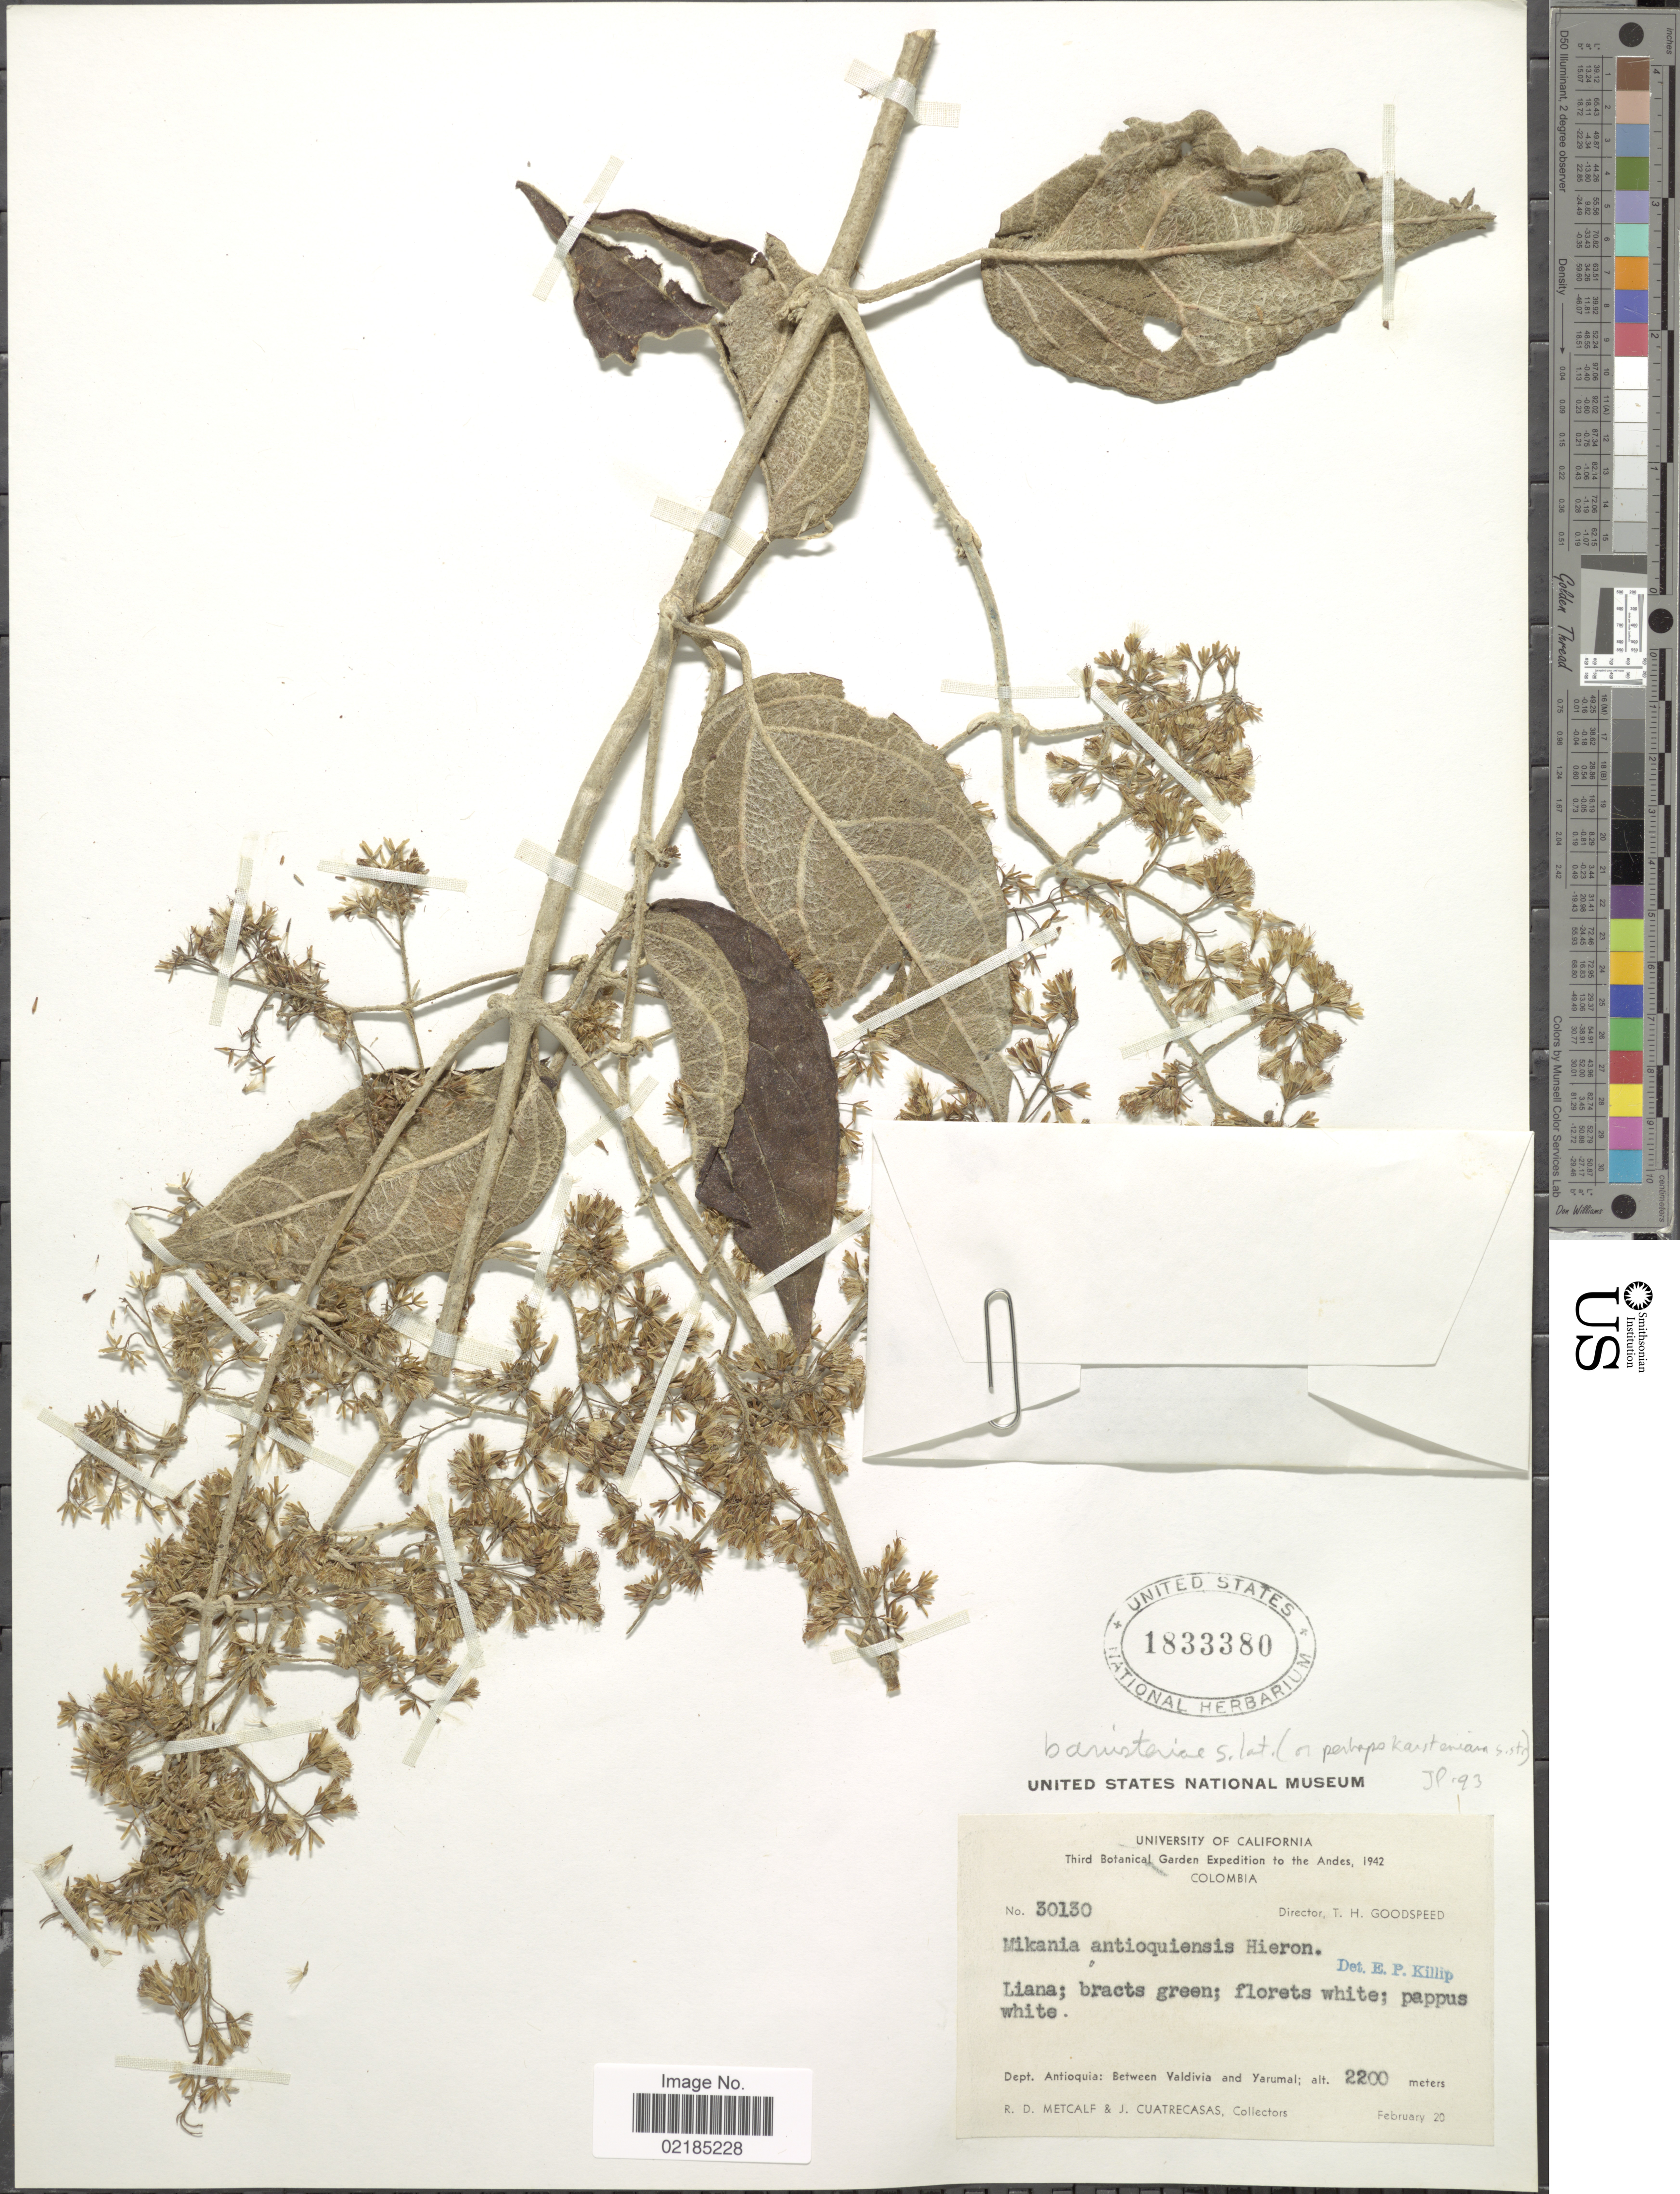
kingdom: Plantae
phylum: Tracheophyta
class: Magnoliopsida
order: Asterales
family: Asteraceae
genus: Mikania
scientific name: Mikania banisteriae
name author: DC.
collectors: R. D. Metcalf & J. Cuatrecasas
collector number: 30130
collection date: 1942-02-20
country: Colombia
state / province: Antioquia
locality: Dept. Antioquia: Between Valdivia and Yarumal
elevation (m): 2200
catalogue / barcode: US 1833380